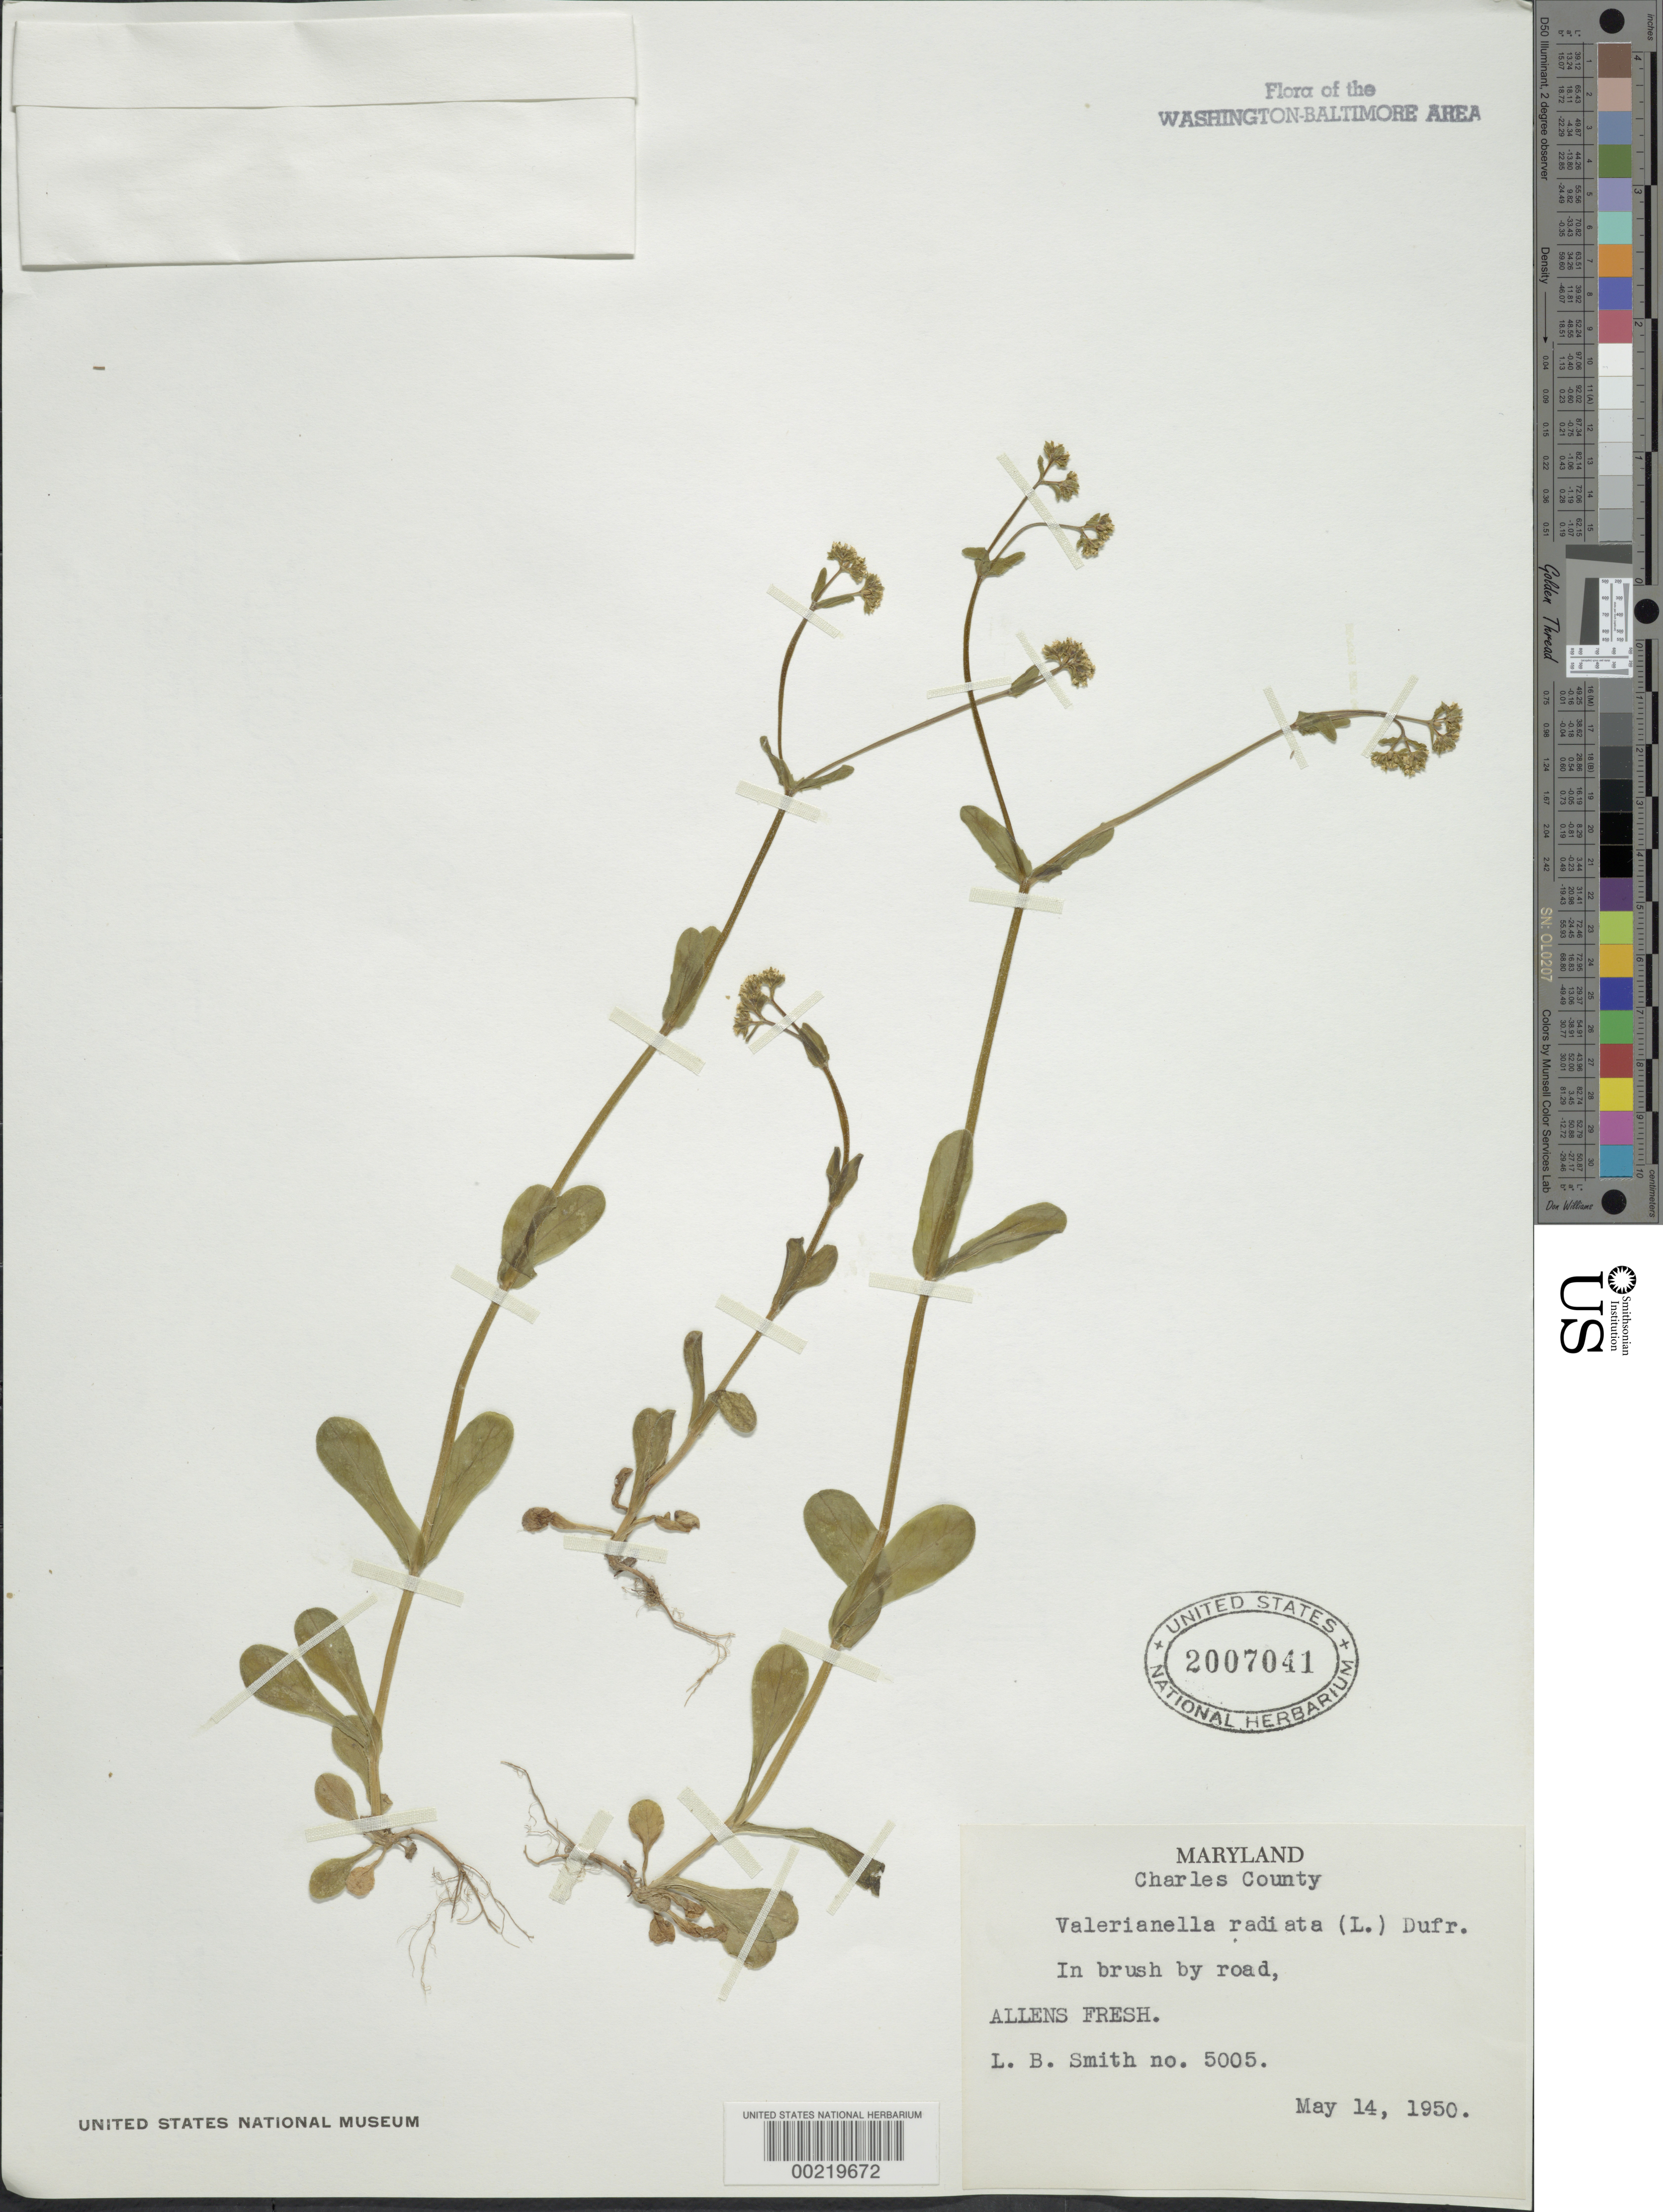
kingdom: Plantae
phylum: Tracheophyta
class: Magnoliopsida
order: Dipsacales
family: Caprifoliaceae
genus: Valerianella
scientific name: Valerianella radiata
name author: (L.) Dufr.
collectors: L. Smith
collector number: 5005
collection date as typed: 14 May 1950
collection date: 1950-05-14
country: United States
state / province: Maryland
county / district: Charles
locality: Allens Fresh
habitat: In brush by road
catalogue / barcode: US 2007041